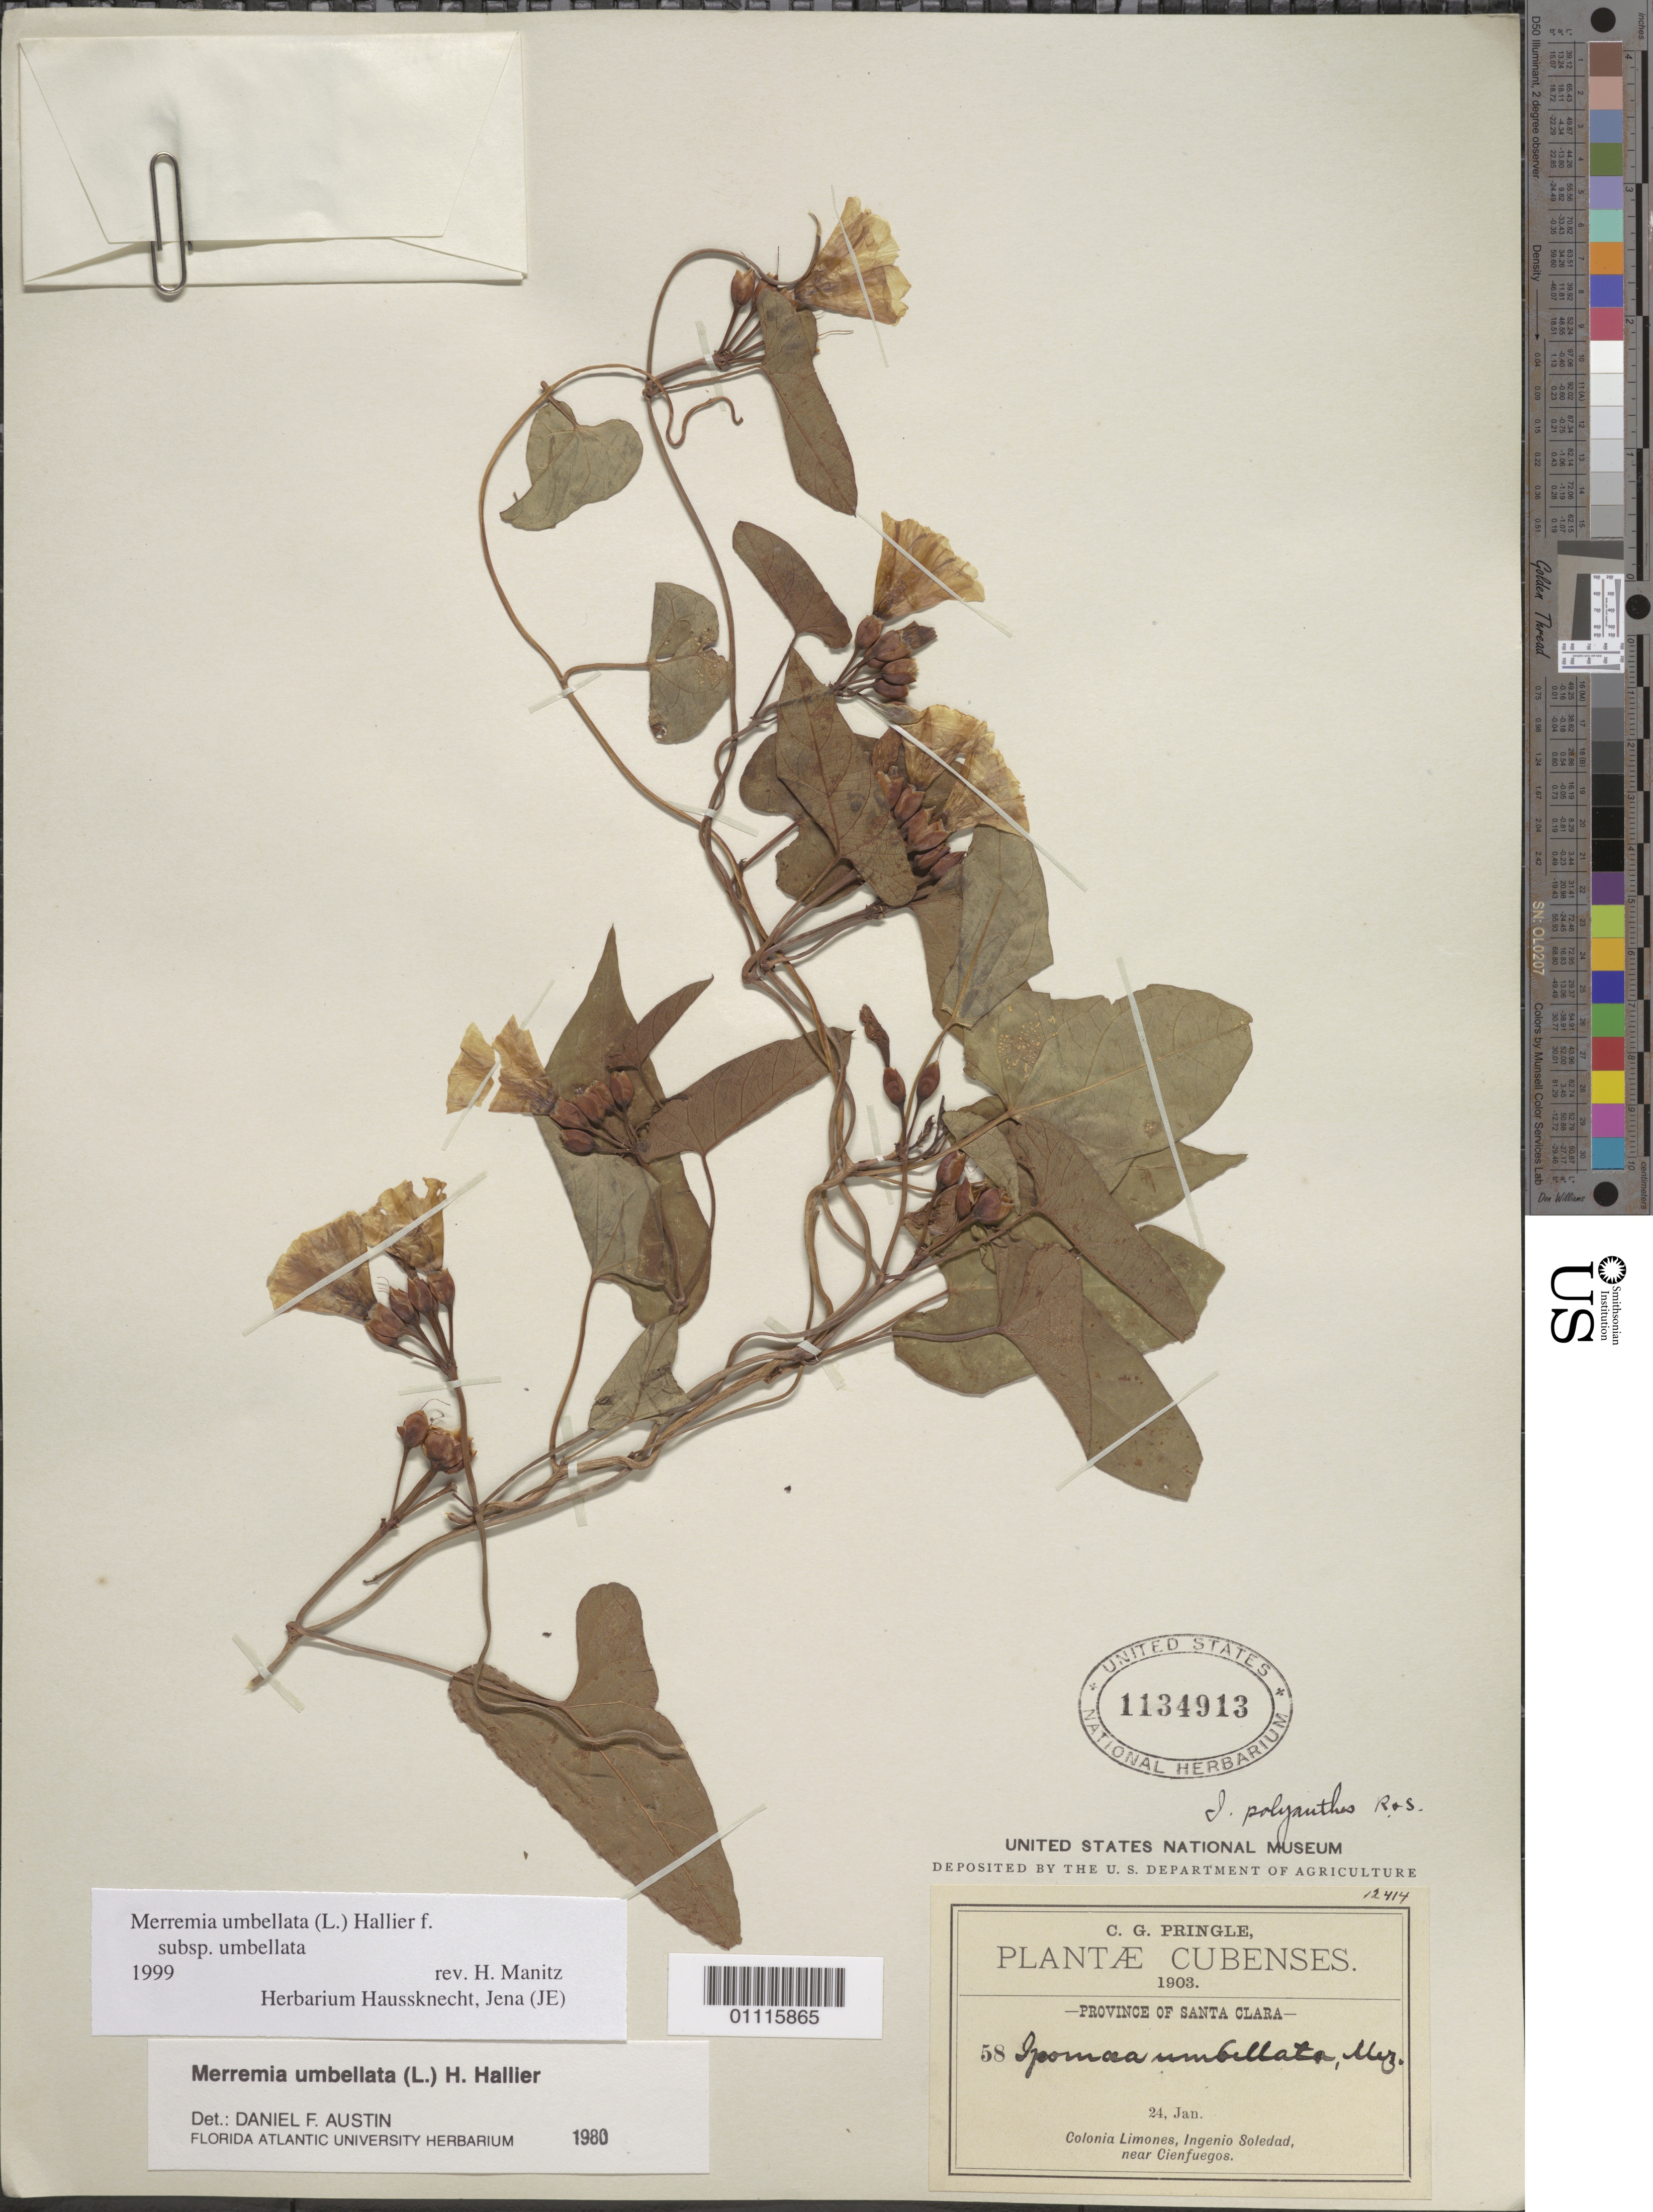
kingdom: Plantae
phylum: Tracheophyta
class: Magnoliopsida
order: Solanales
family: Convolvulaceae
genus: Camonea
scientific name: Camonea umbellata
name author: (L.) A. R. Simões & Staples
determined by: Strong, Mark T., (BOT), Smithsonian Institution - National Museum of Natural History (UNITED STATES)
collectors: C. G. Pringle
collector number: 58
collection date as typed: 24 Jan 1903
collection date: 1903-01-24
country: Cuba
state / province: Cienfuegos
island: Cuba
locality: Colonia Limones, Ingenio Soledad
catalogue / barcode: US 1134913